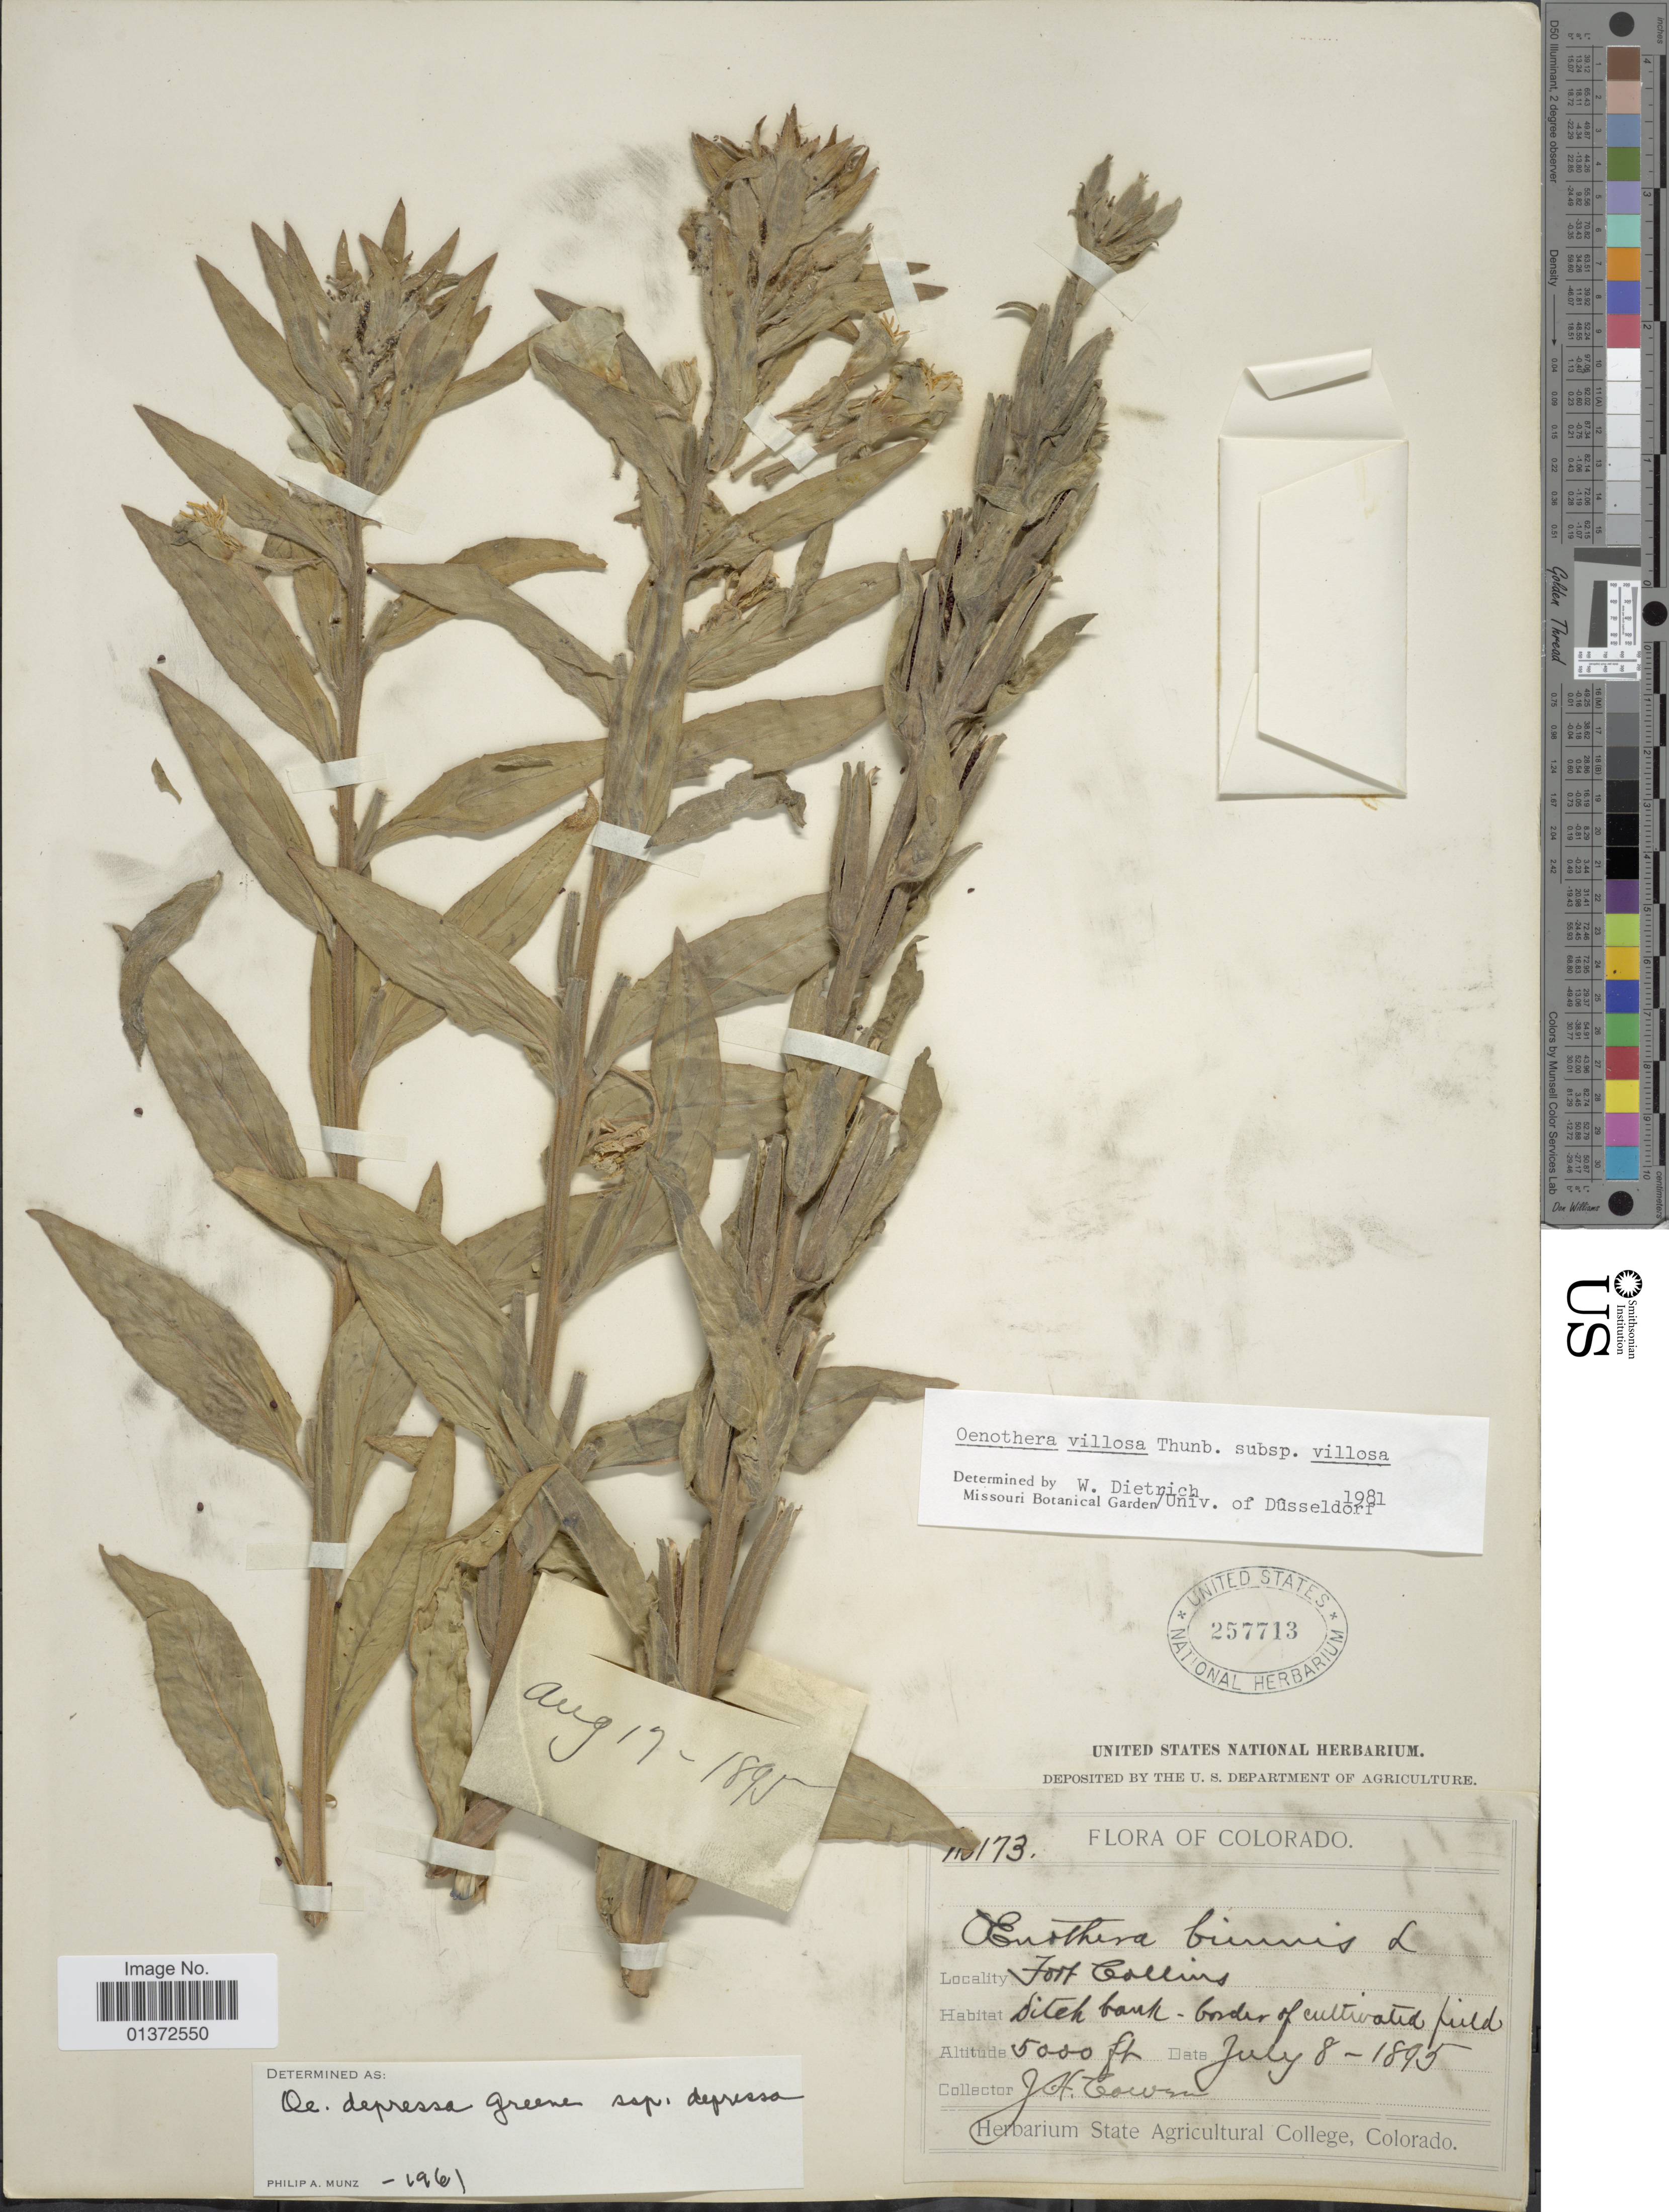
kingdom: Plantae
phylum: Tracheophyta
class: Magnoliopsida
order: Myrtales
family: Onagraceae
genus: Oenothera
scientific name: Oenothera villosa subsp. villosa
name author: Thunb.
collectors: J. H. Cowan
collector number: !173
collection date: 1895-07-08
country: United States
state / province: Colorado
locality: Fort Collins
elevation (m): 1524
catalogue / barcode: US 257713